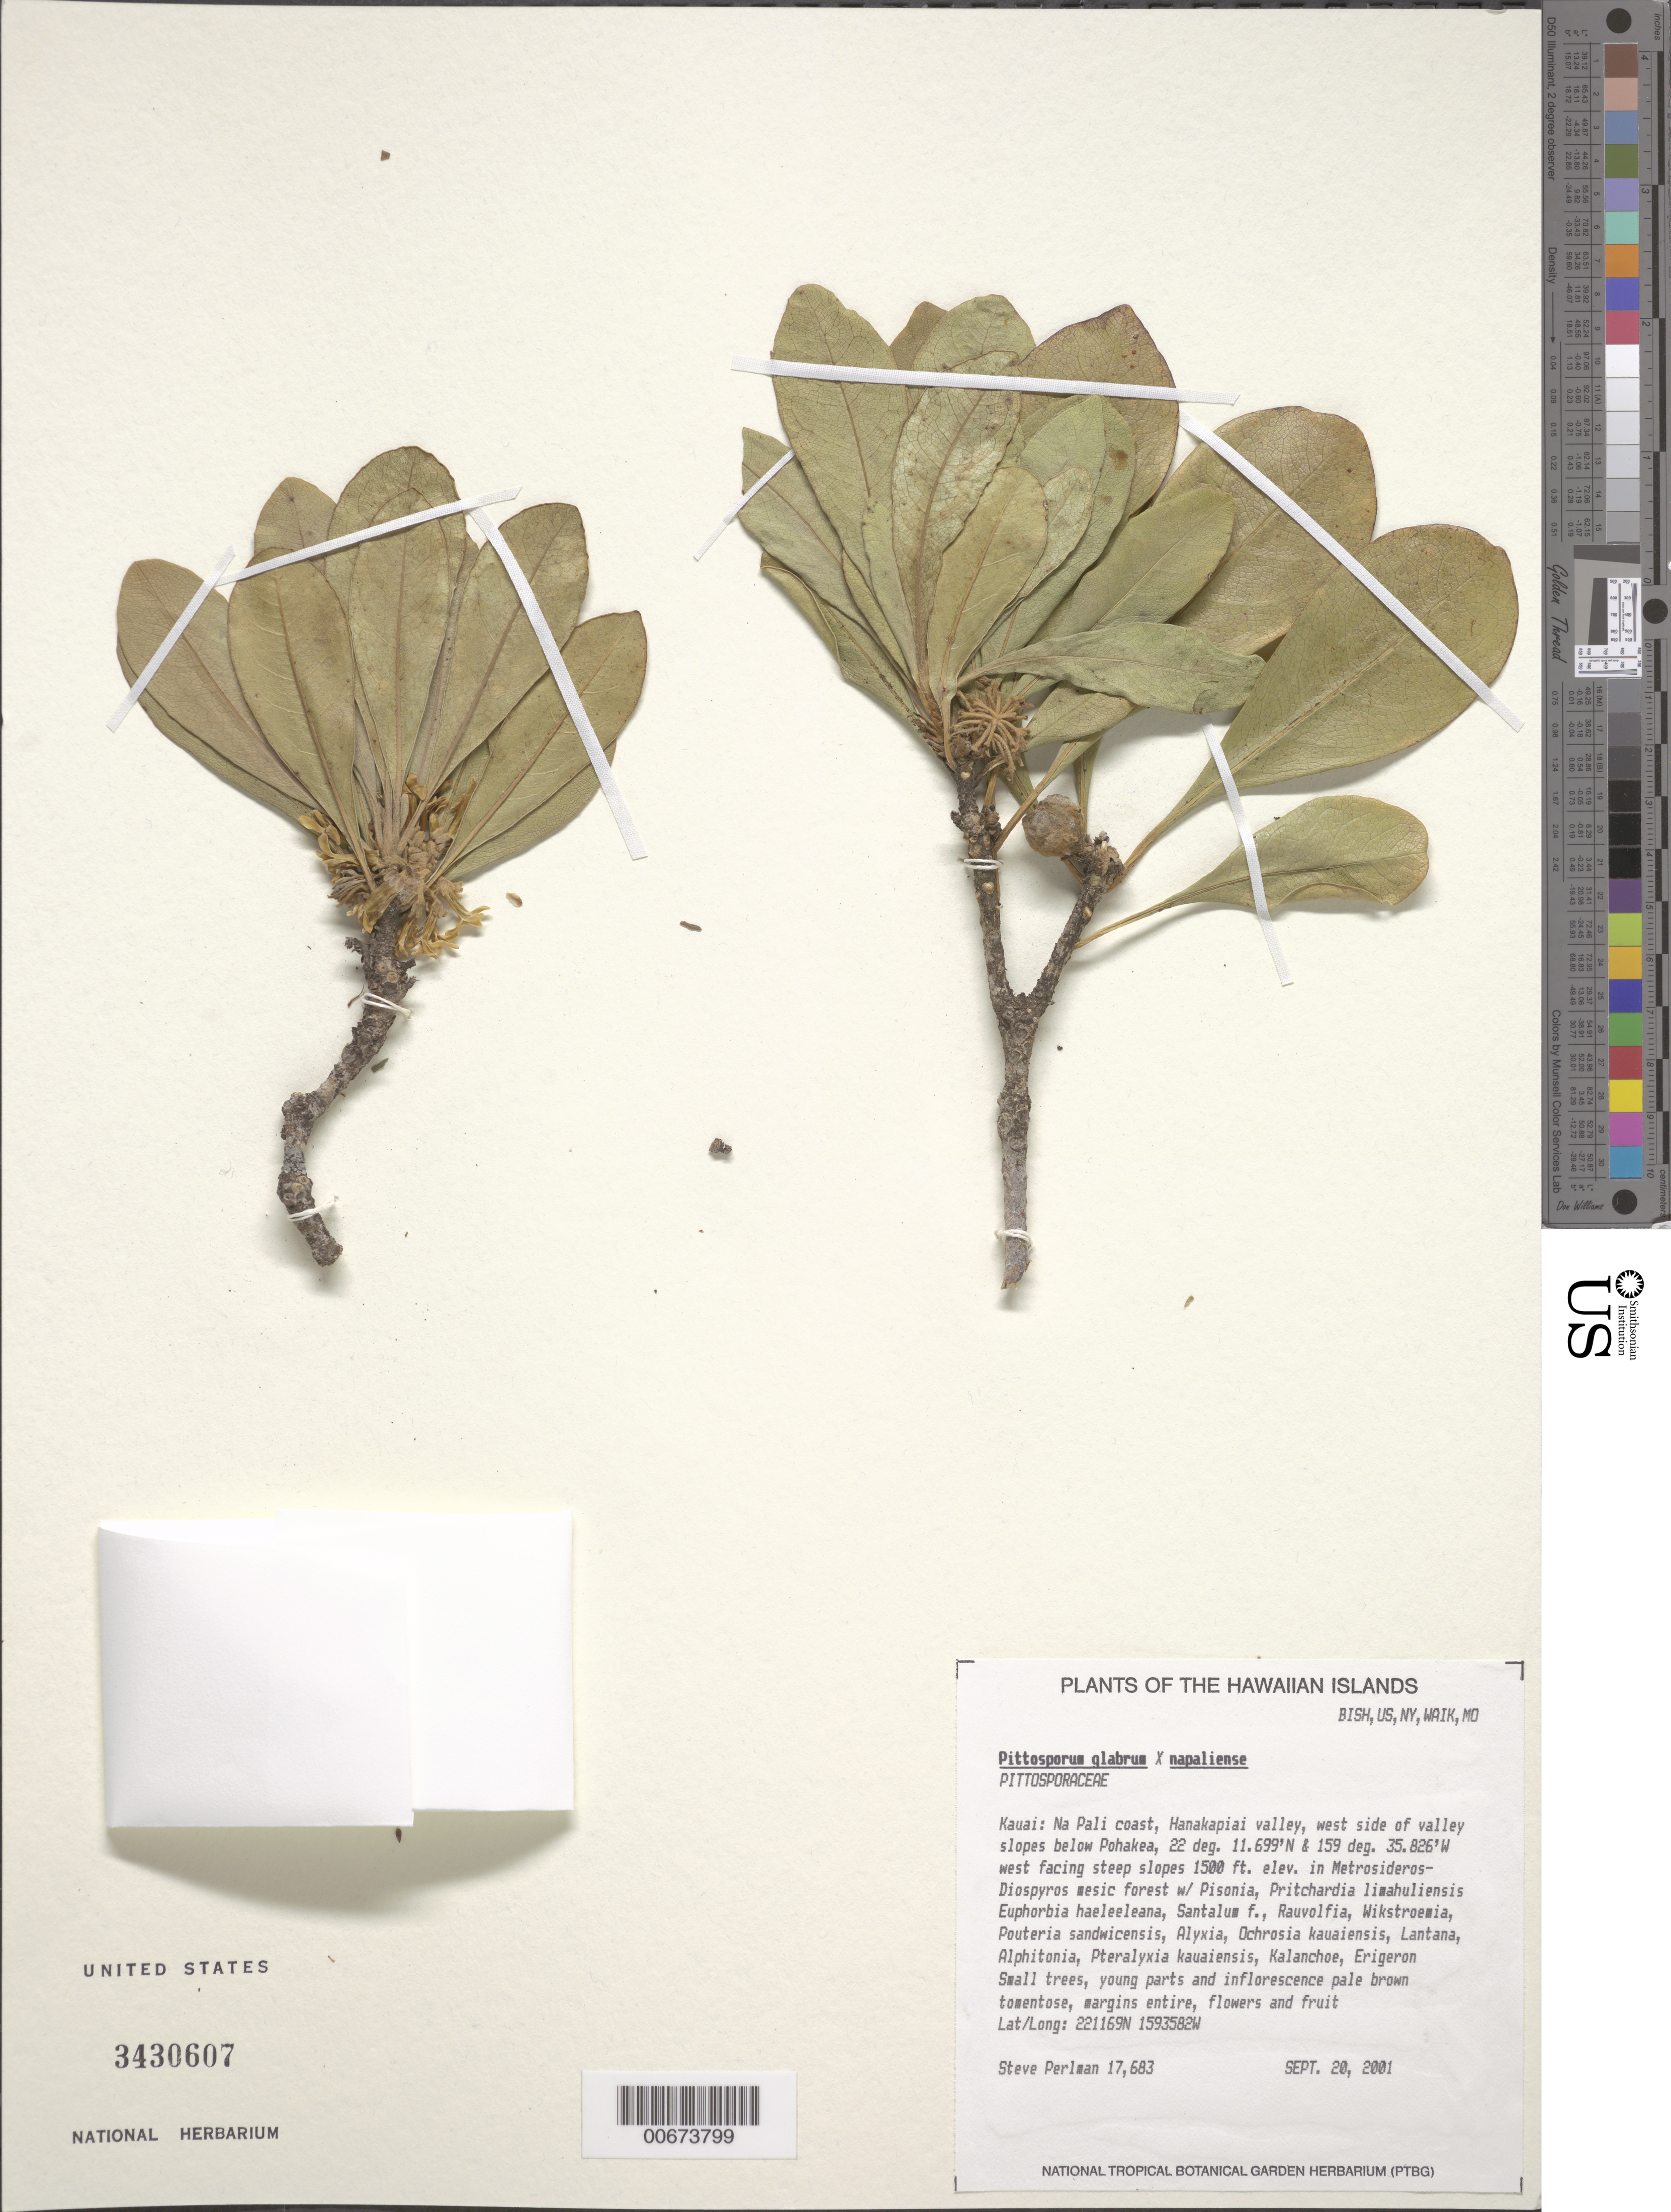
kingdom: Plantae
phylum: Tracheophyta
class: Magnoliopsida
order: Apiales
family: Pittosporaceae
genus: Pittosporum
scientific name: Pittosporum glabrum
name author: Hook. & Arn.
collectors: S. P. Perlman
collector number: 17683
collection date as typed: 20 Sep 2001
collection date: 2001-09-20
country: United States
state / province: Hawaii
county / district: Kaui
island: Kaua'i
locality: Na Pali coast, Hanakapiai valley, west side of valley slopes below Pohakea, facing steep slopes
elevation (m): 457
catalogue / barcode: US 3430607